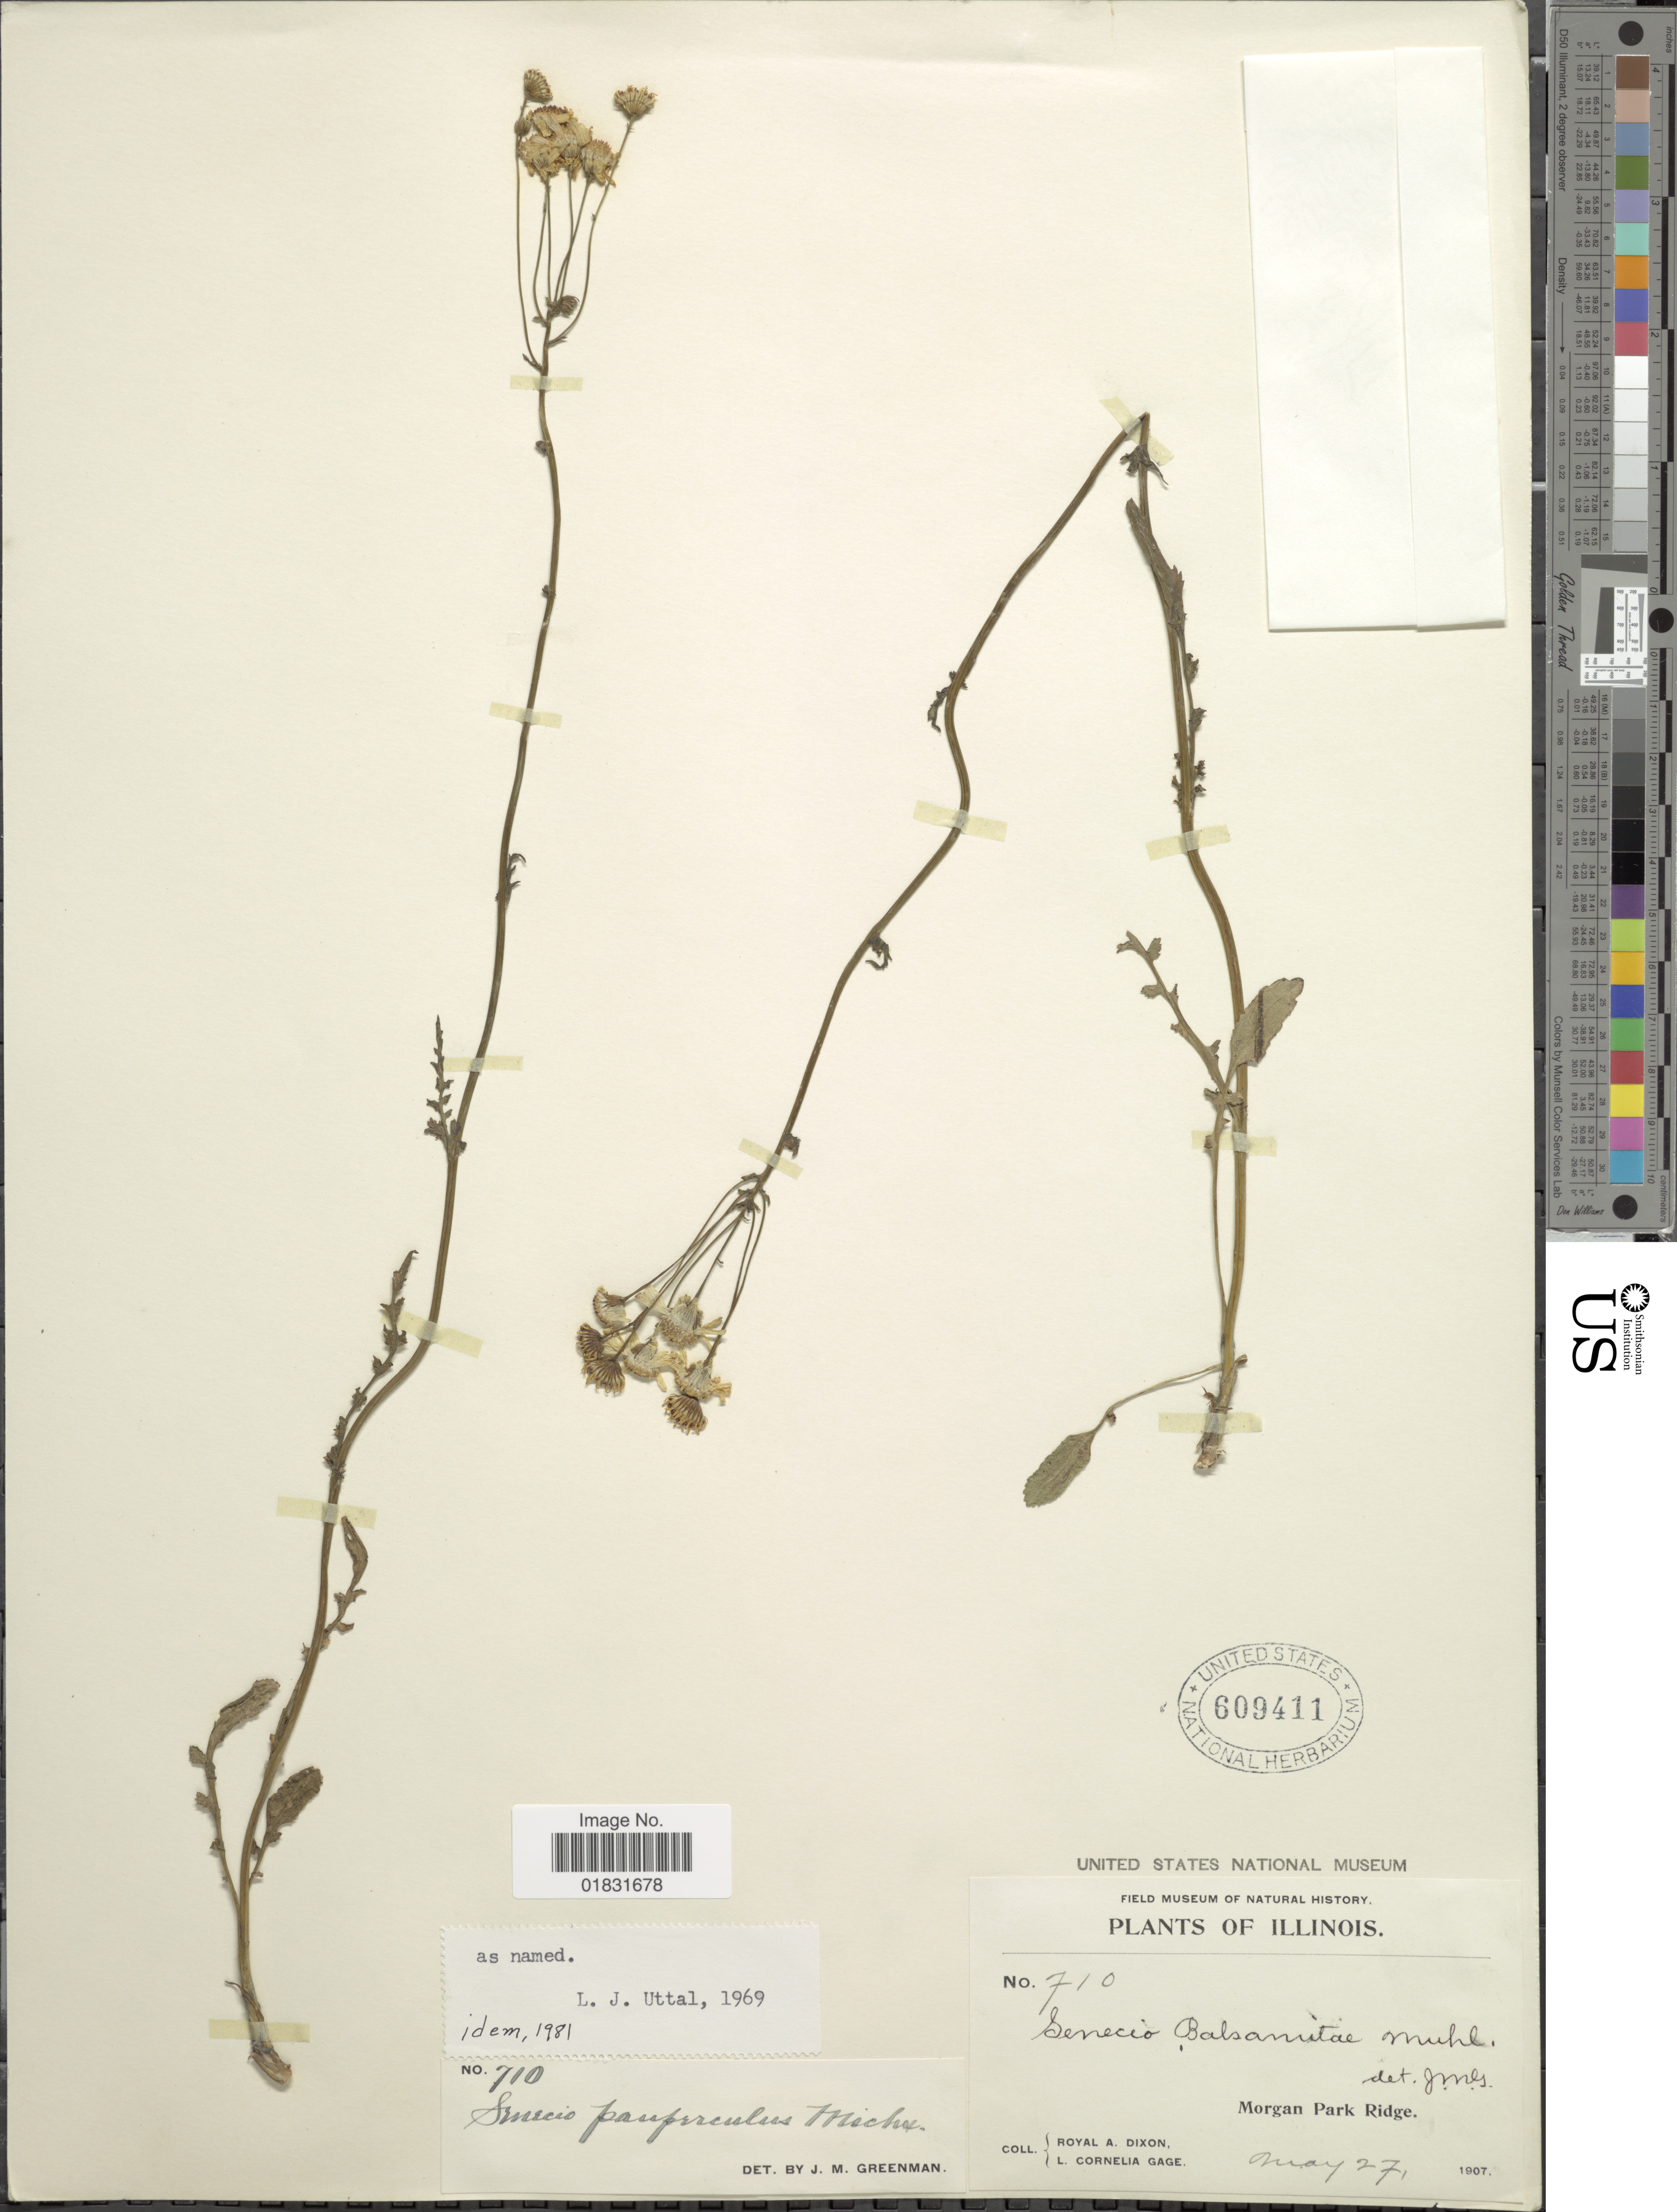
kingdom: Plantae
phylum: Tracheophyta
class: Magnoliopsida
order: Asterales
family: Asteraceae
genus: Packera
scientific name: Packera paupercula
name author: (Michx.) Á. Löve & D. Löve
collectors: R. A. Dixon & L. Gage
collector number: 710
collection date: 1907-05-27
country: United States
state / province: Illinois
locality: Morgan Park Ridge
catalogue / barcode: US 609411